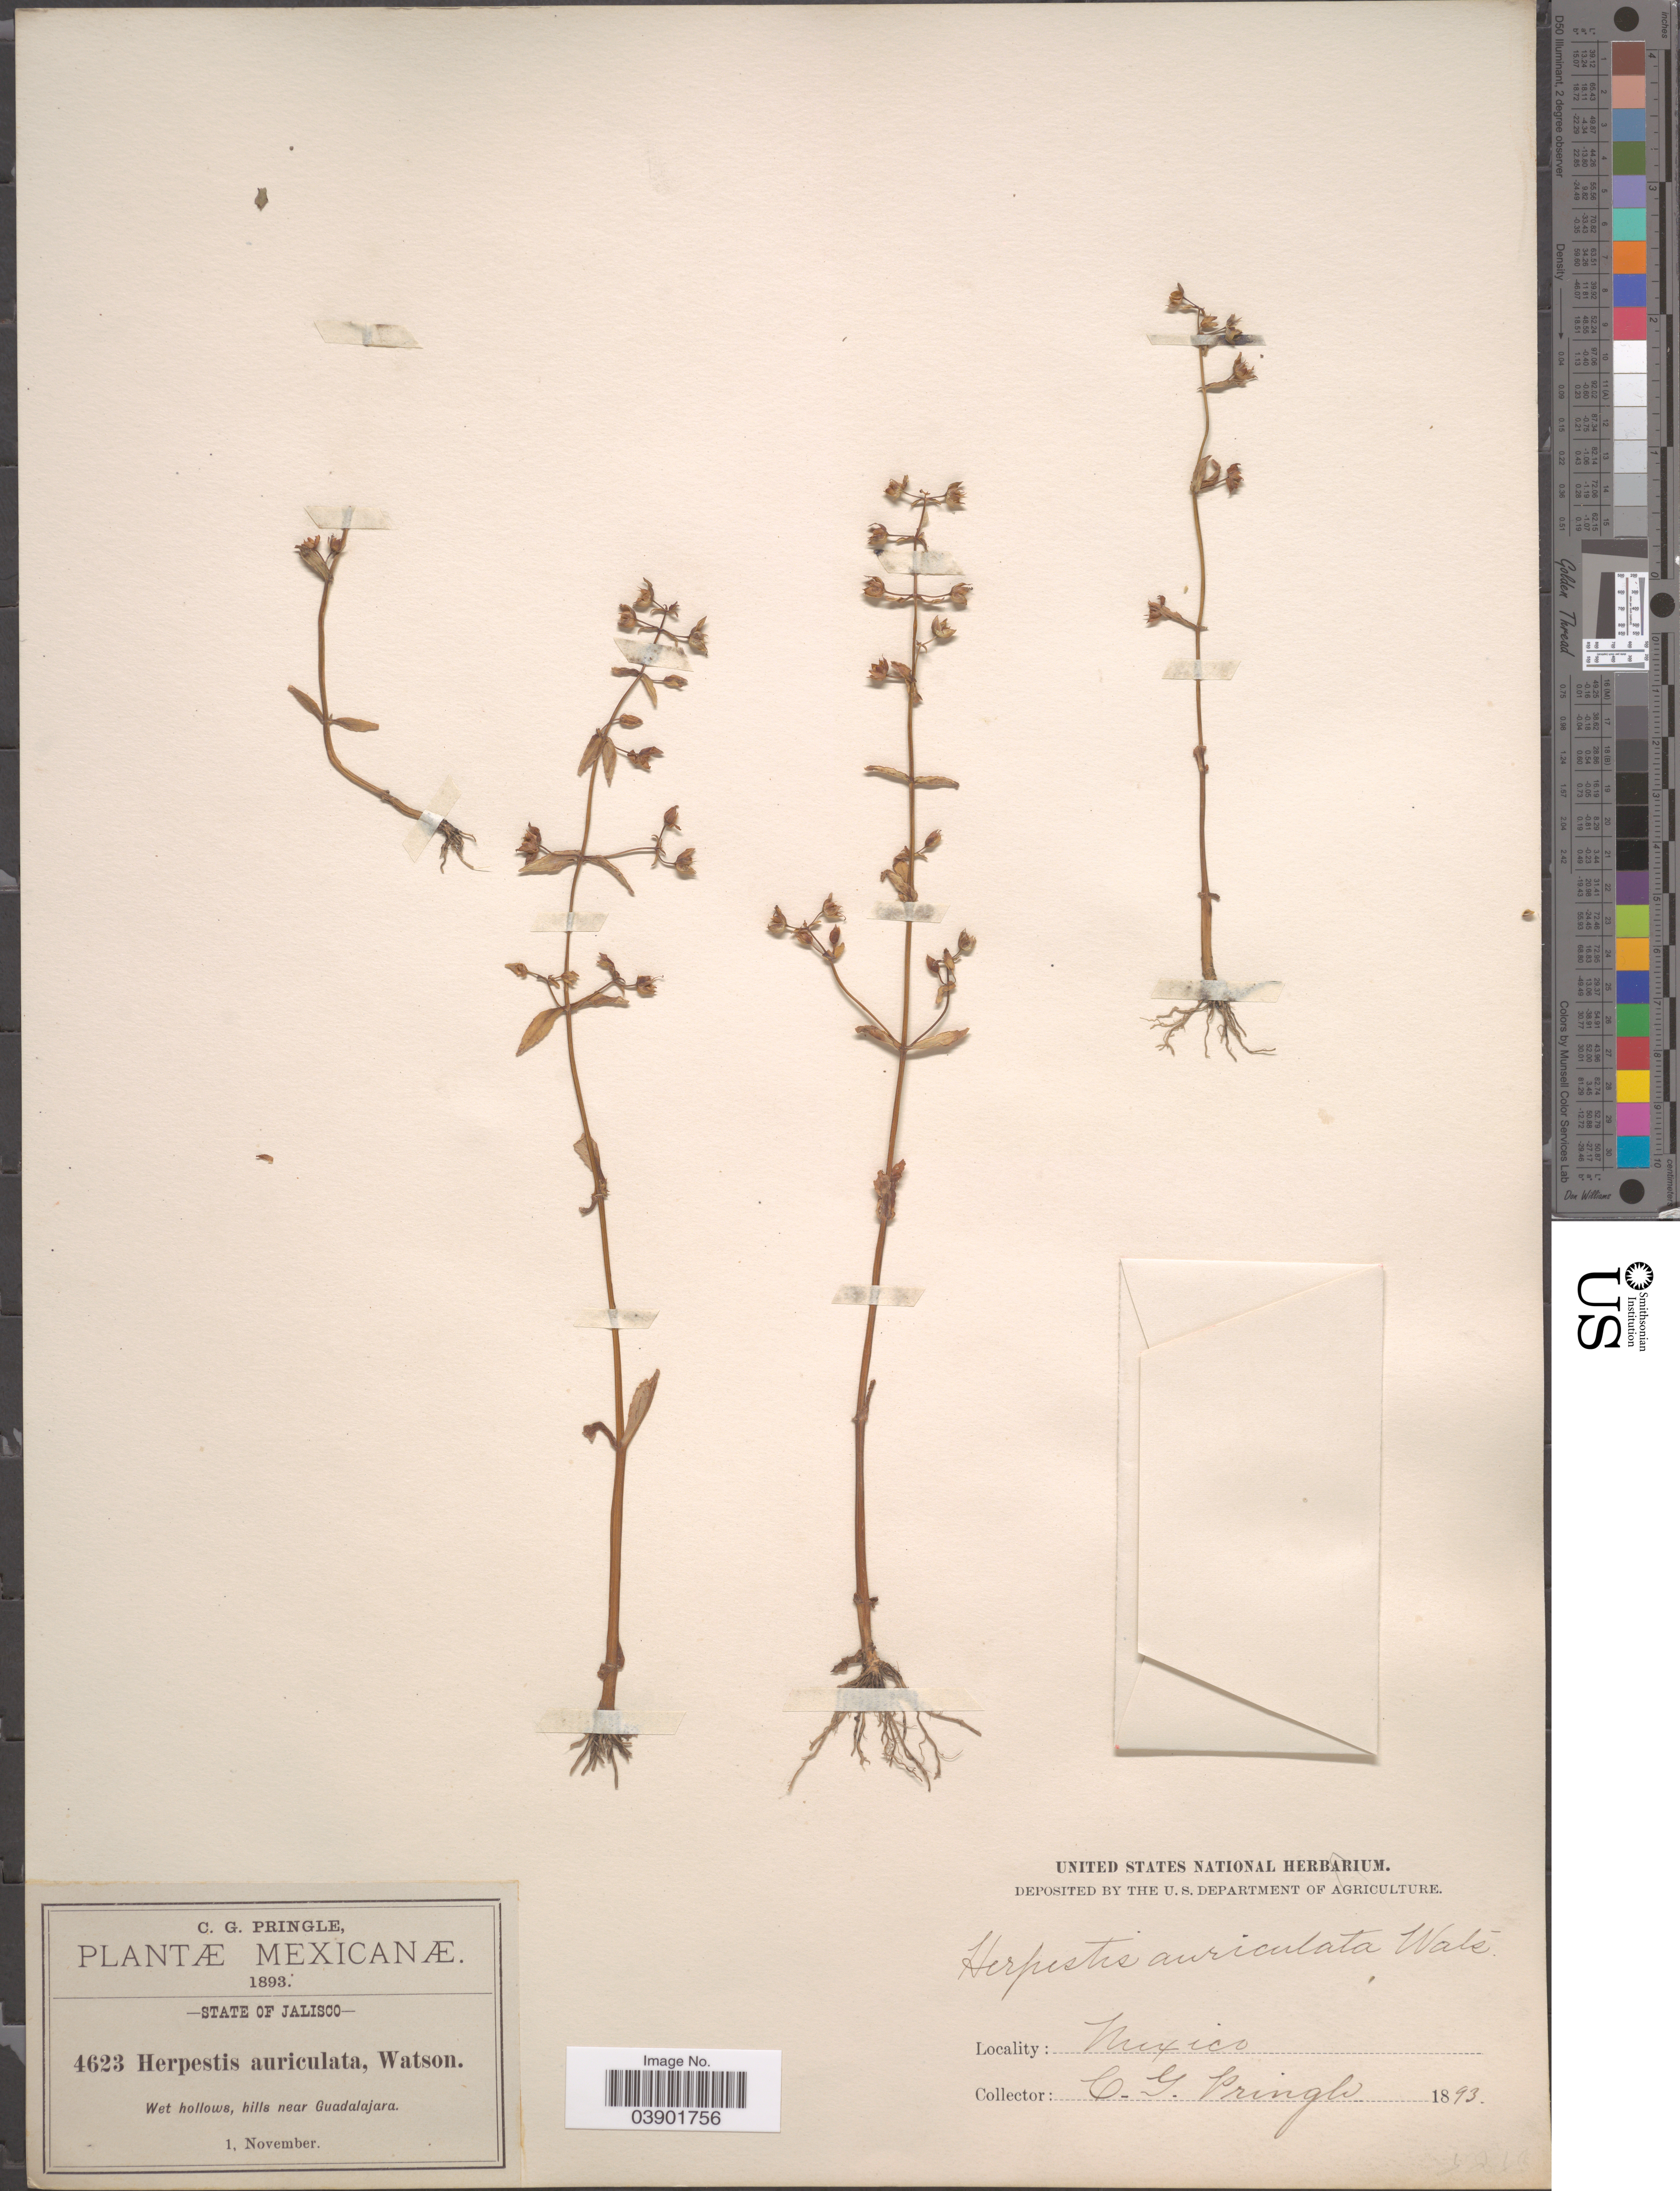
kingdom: Plantae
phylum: Tracheophyta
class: Magnoliopsida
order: Lamiales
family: Plantaginaceae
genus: Bacopa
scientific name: Bacopa auriculata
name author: (B.L. Rob.) Greenm.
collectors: C. G. Pringle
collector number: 4623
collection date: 1893-11-01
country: Mexico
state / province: Jalisco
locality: Wet hollows, hills near Guadalajara.